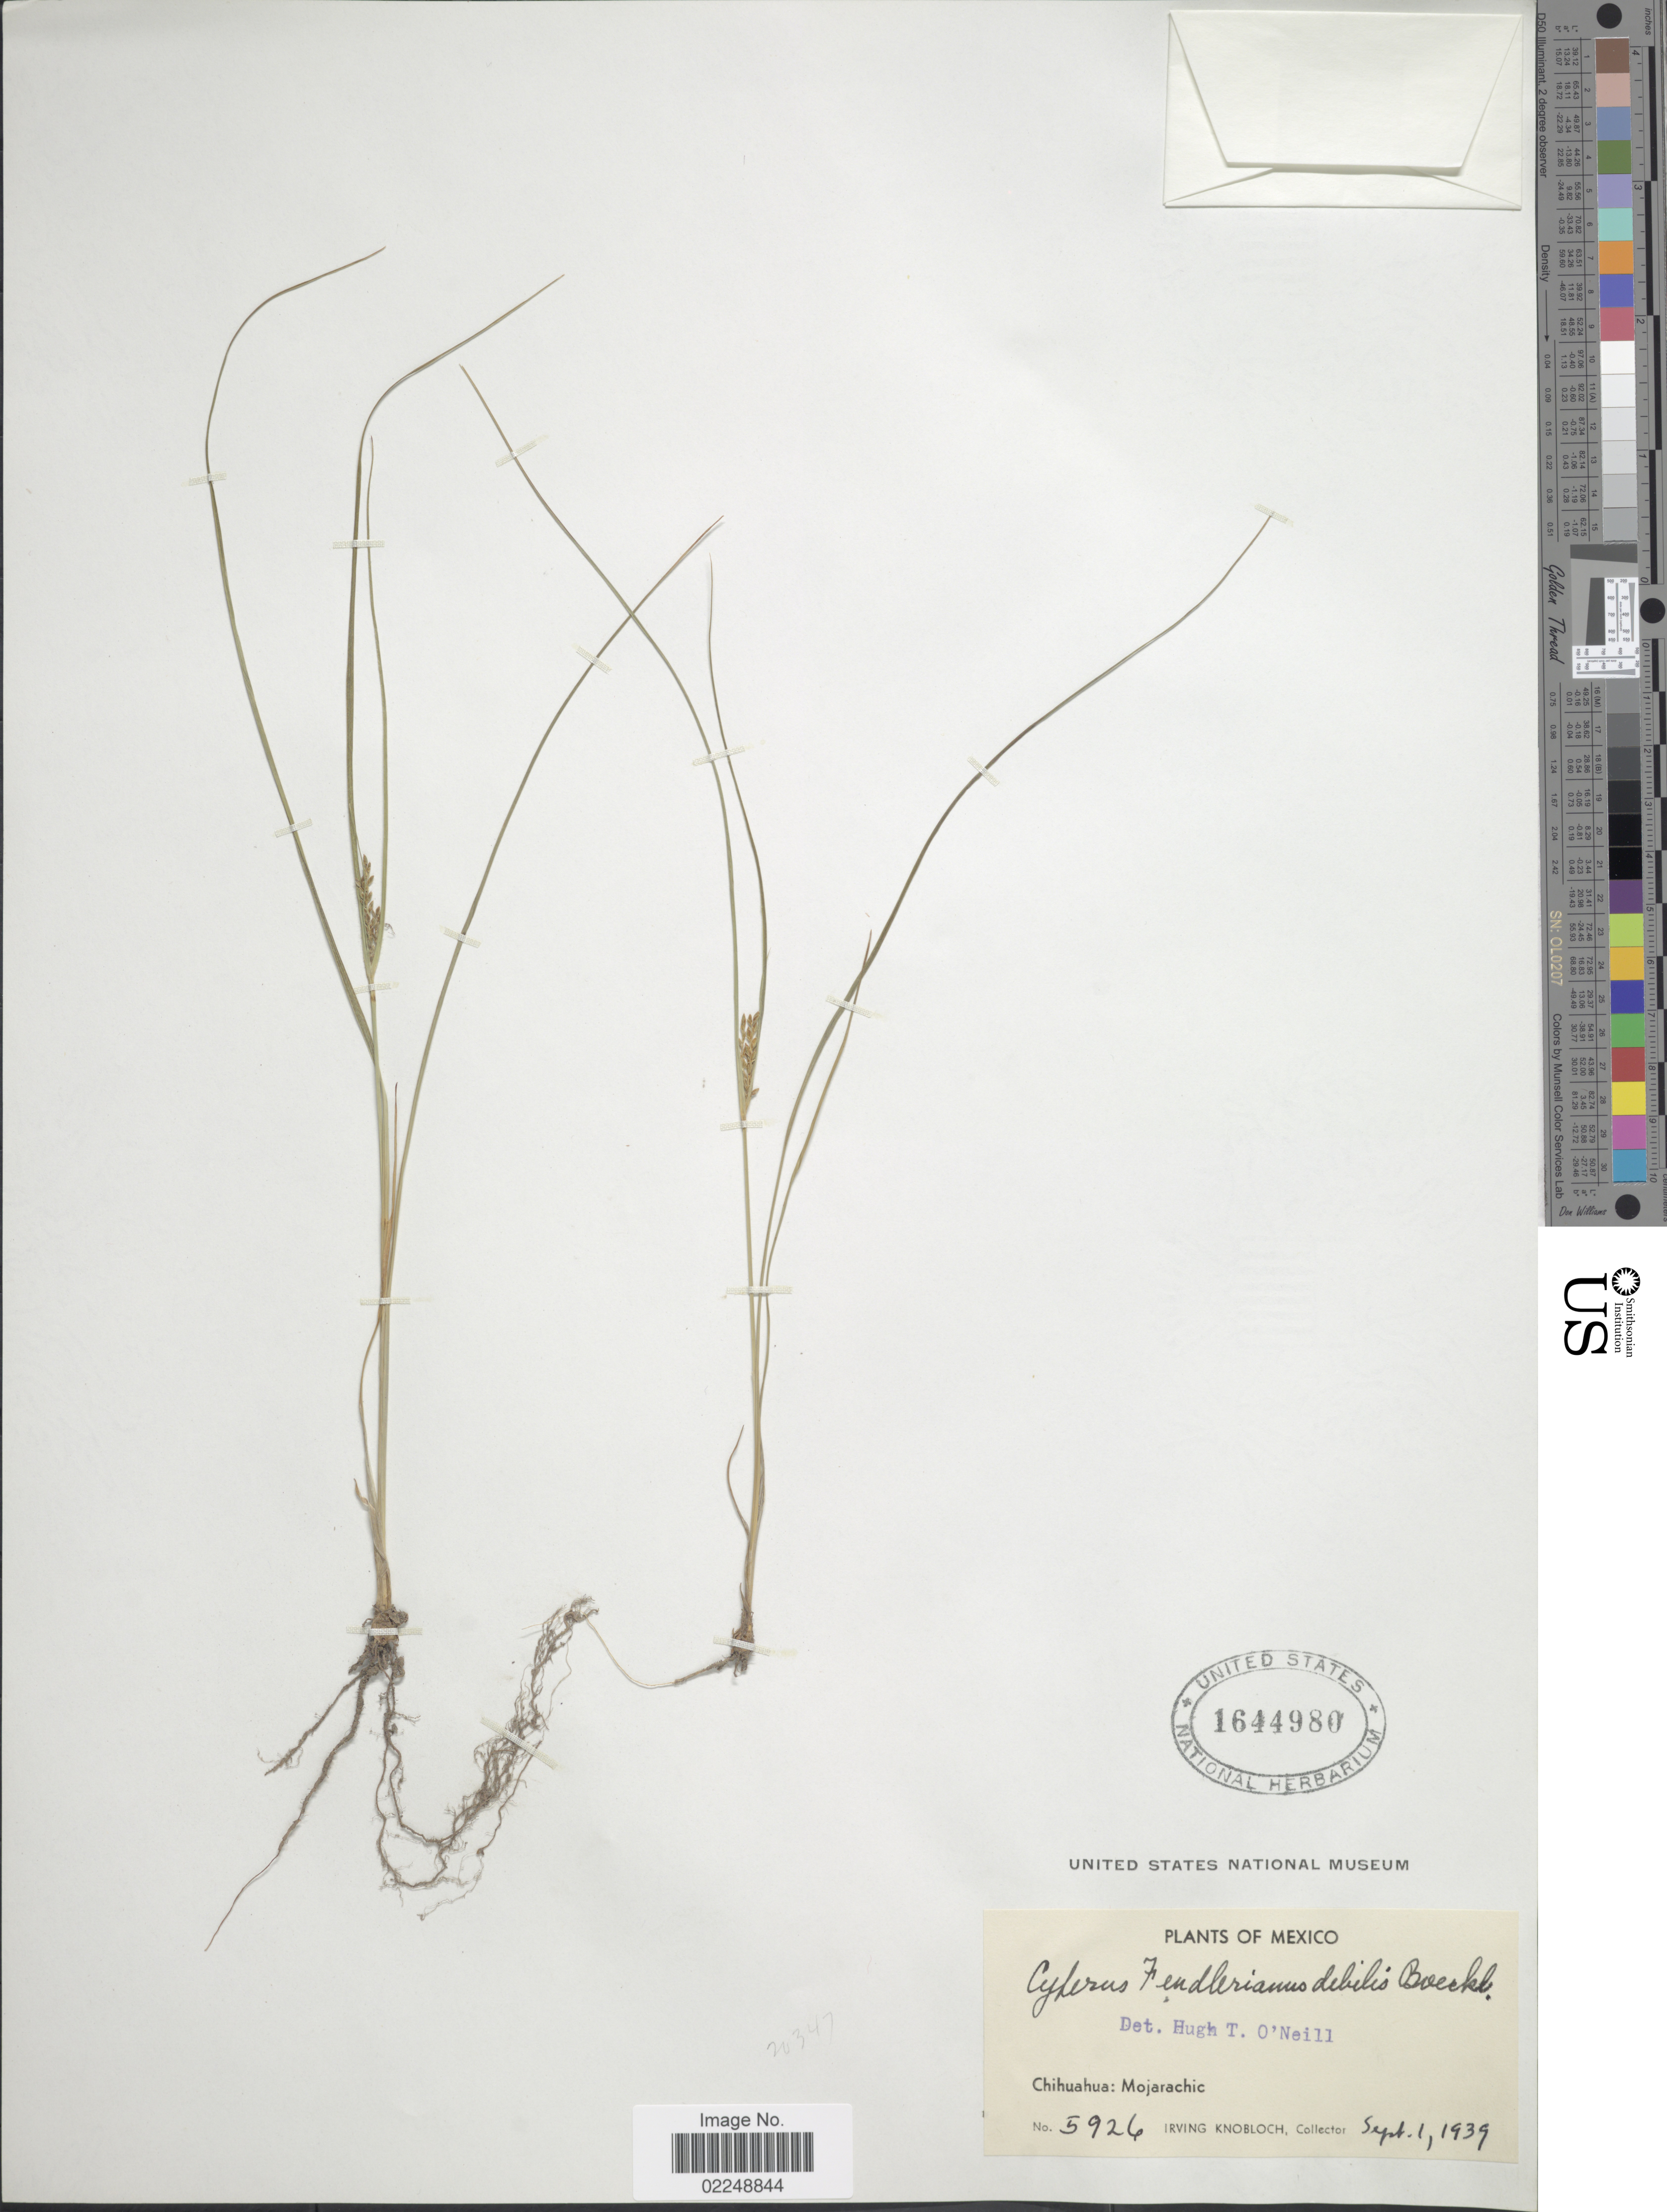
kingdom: Plantae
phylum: Tracheophyta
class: Liliopsida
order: Poales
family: Cyperaceae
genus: Cyperus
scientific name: Cyperus fendlerianus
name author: Boeckeler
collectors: I. W. Knobloch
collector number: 5926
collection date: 1939-09-01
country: Mexico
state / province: Chihuahua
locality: Mojarachic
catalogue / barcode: US 1644980